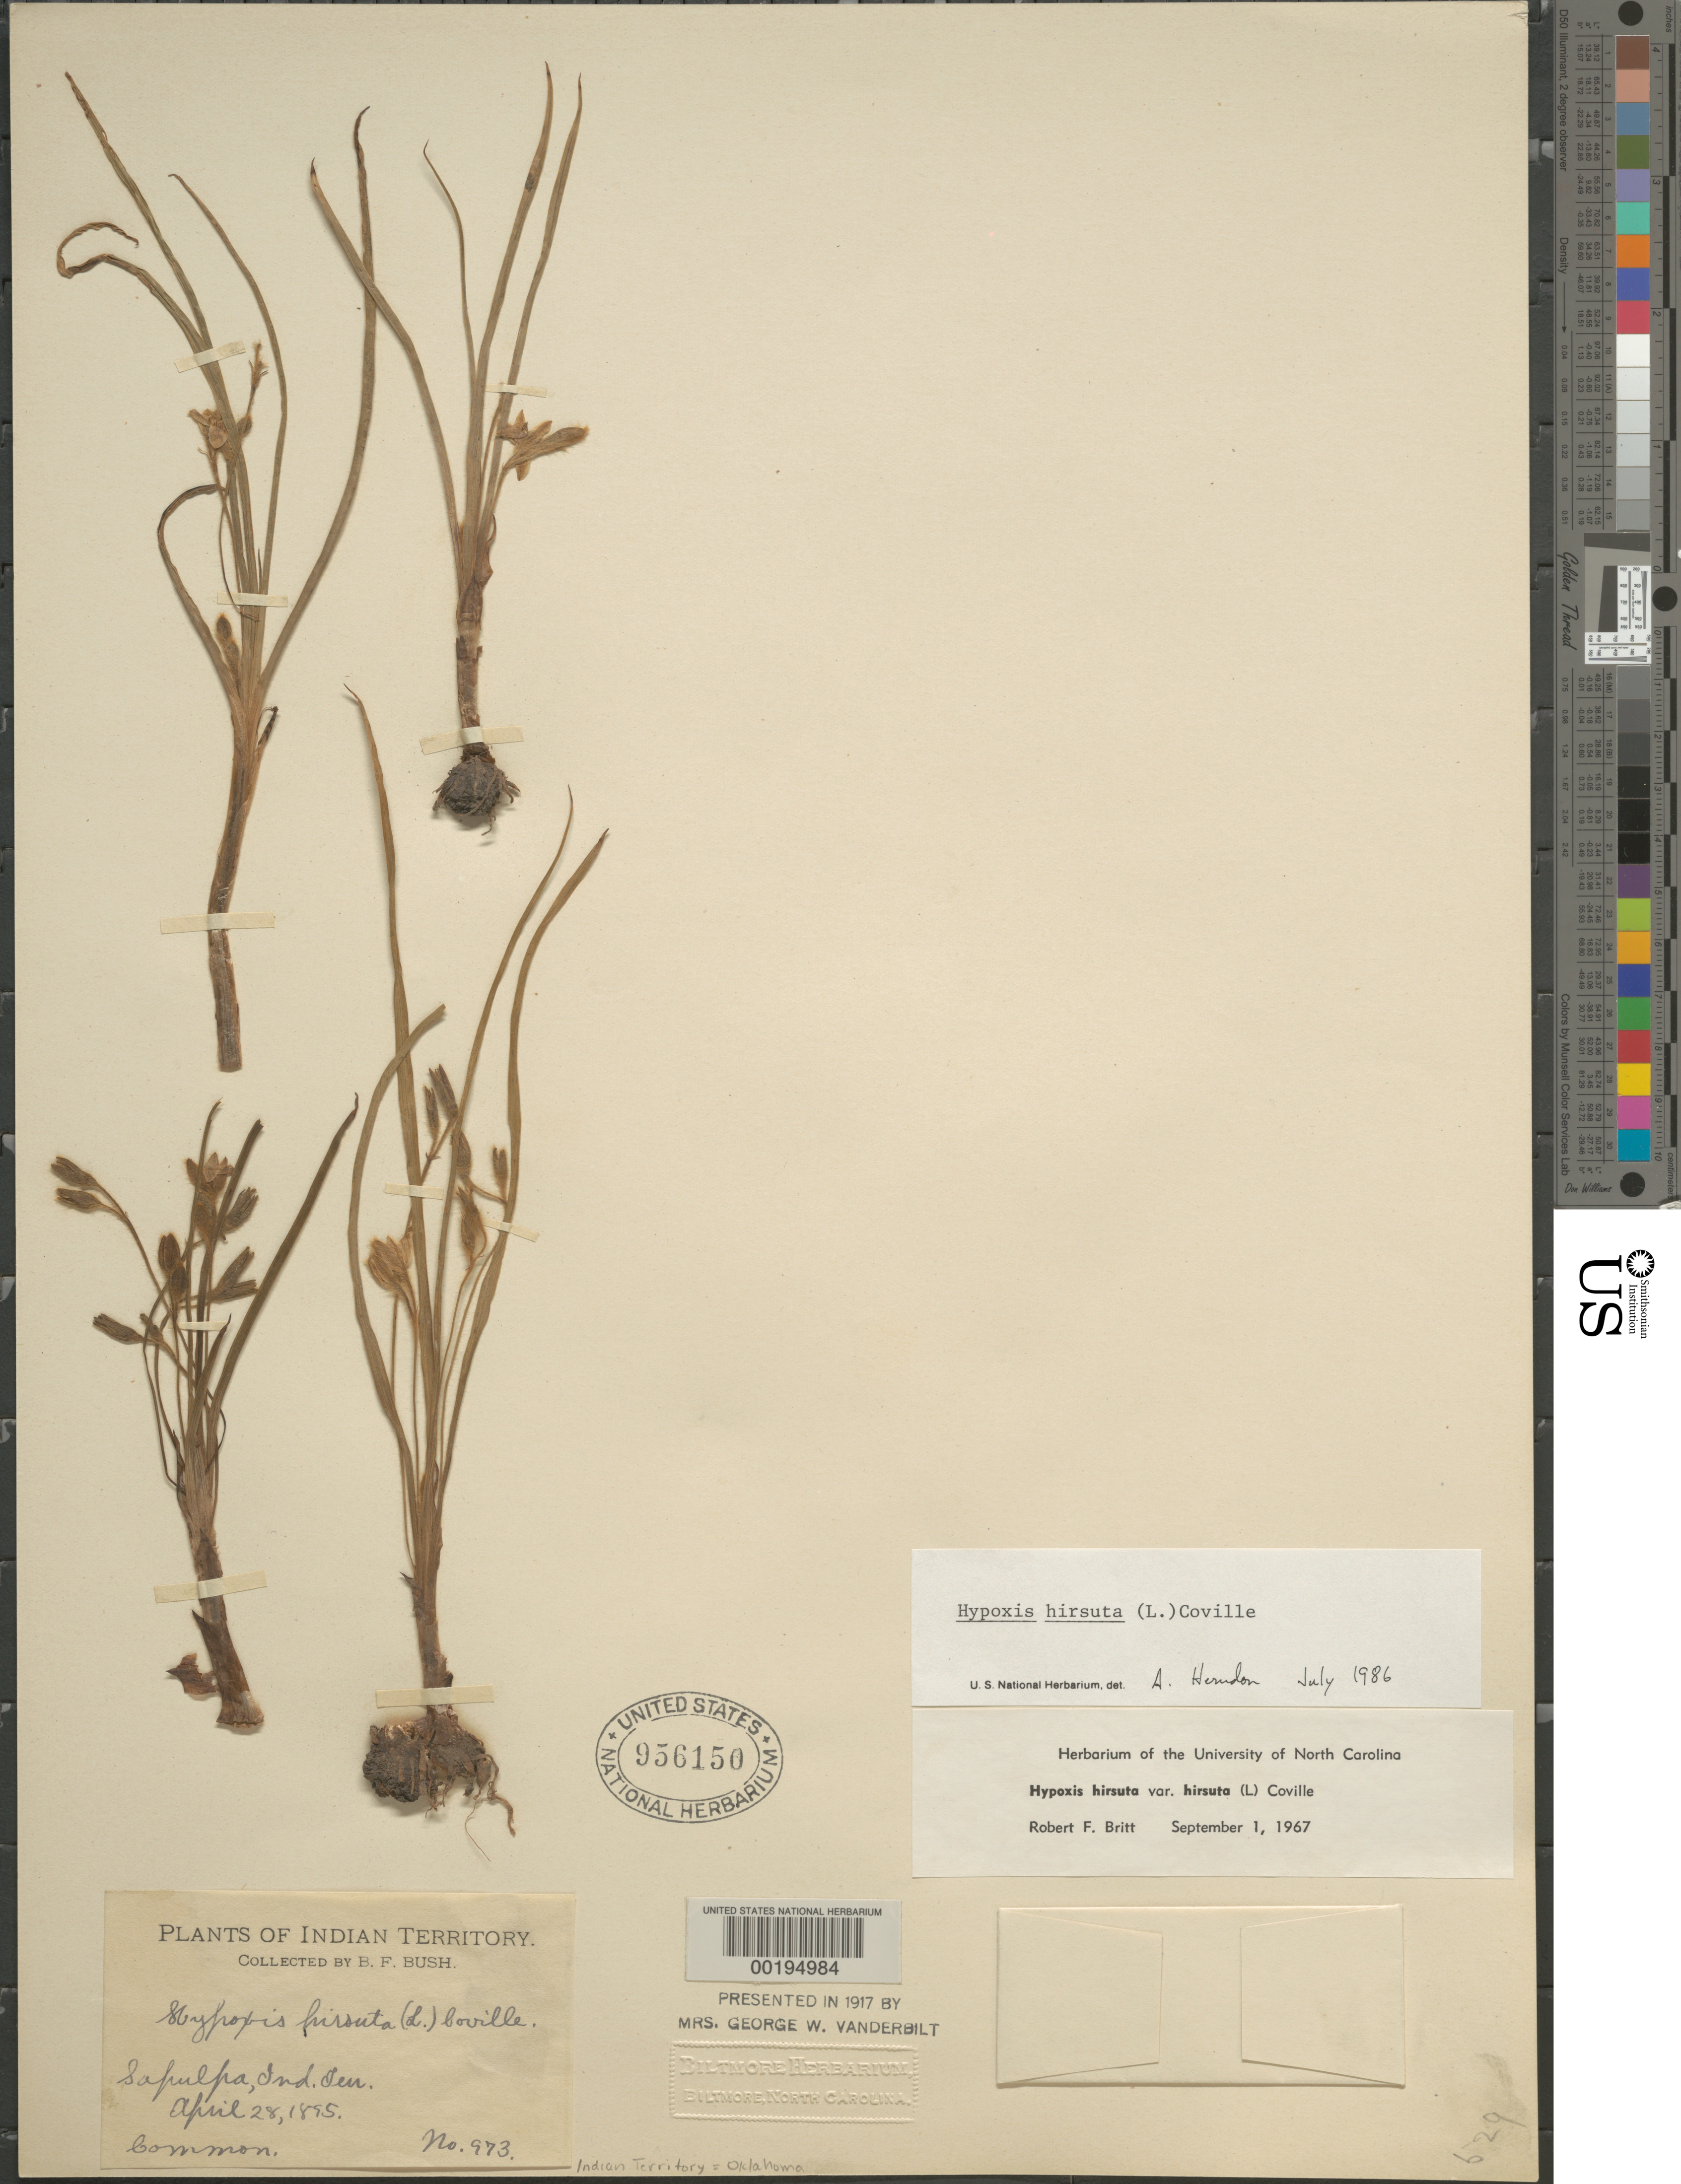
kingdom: Plantae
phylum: Tracheophyta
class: Liliopsida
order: Asparagales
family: Hypoxidaceae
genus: Hypoxis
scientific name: Hypoxis hirsuta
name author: (L.) Coville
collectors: B. F. Bush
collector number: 973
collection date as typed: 28 Apr 1895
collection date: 1895-04-28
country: United States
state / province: Oklahoma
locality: Sapulpa (indian territory)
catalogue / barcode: US 956150